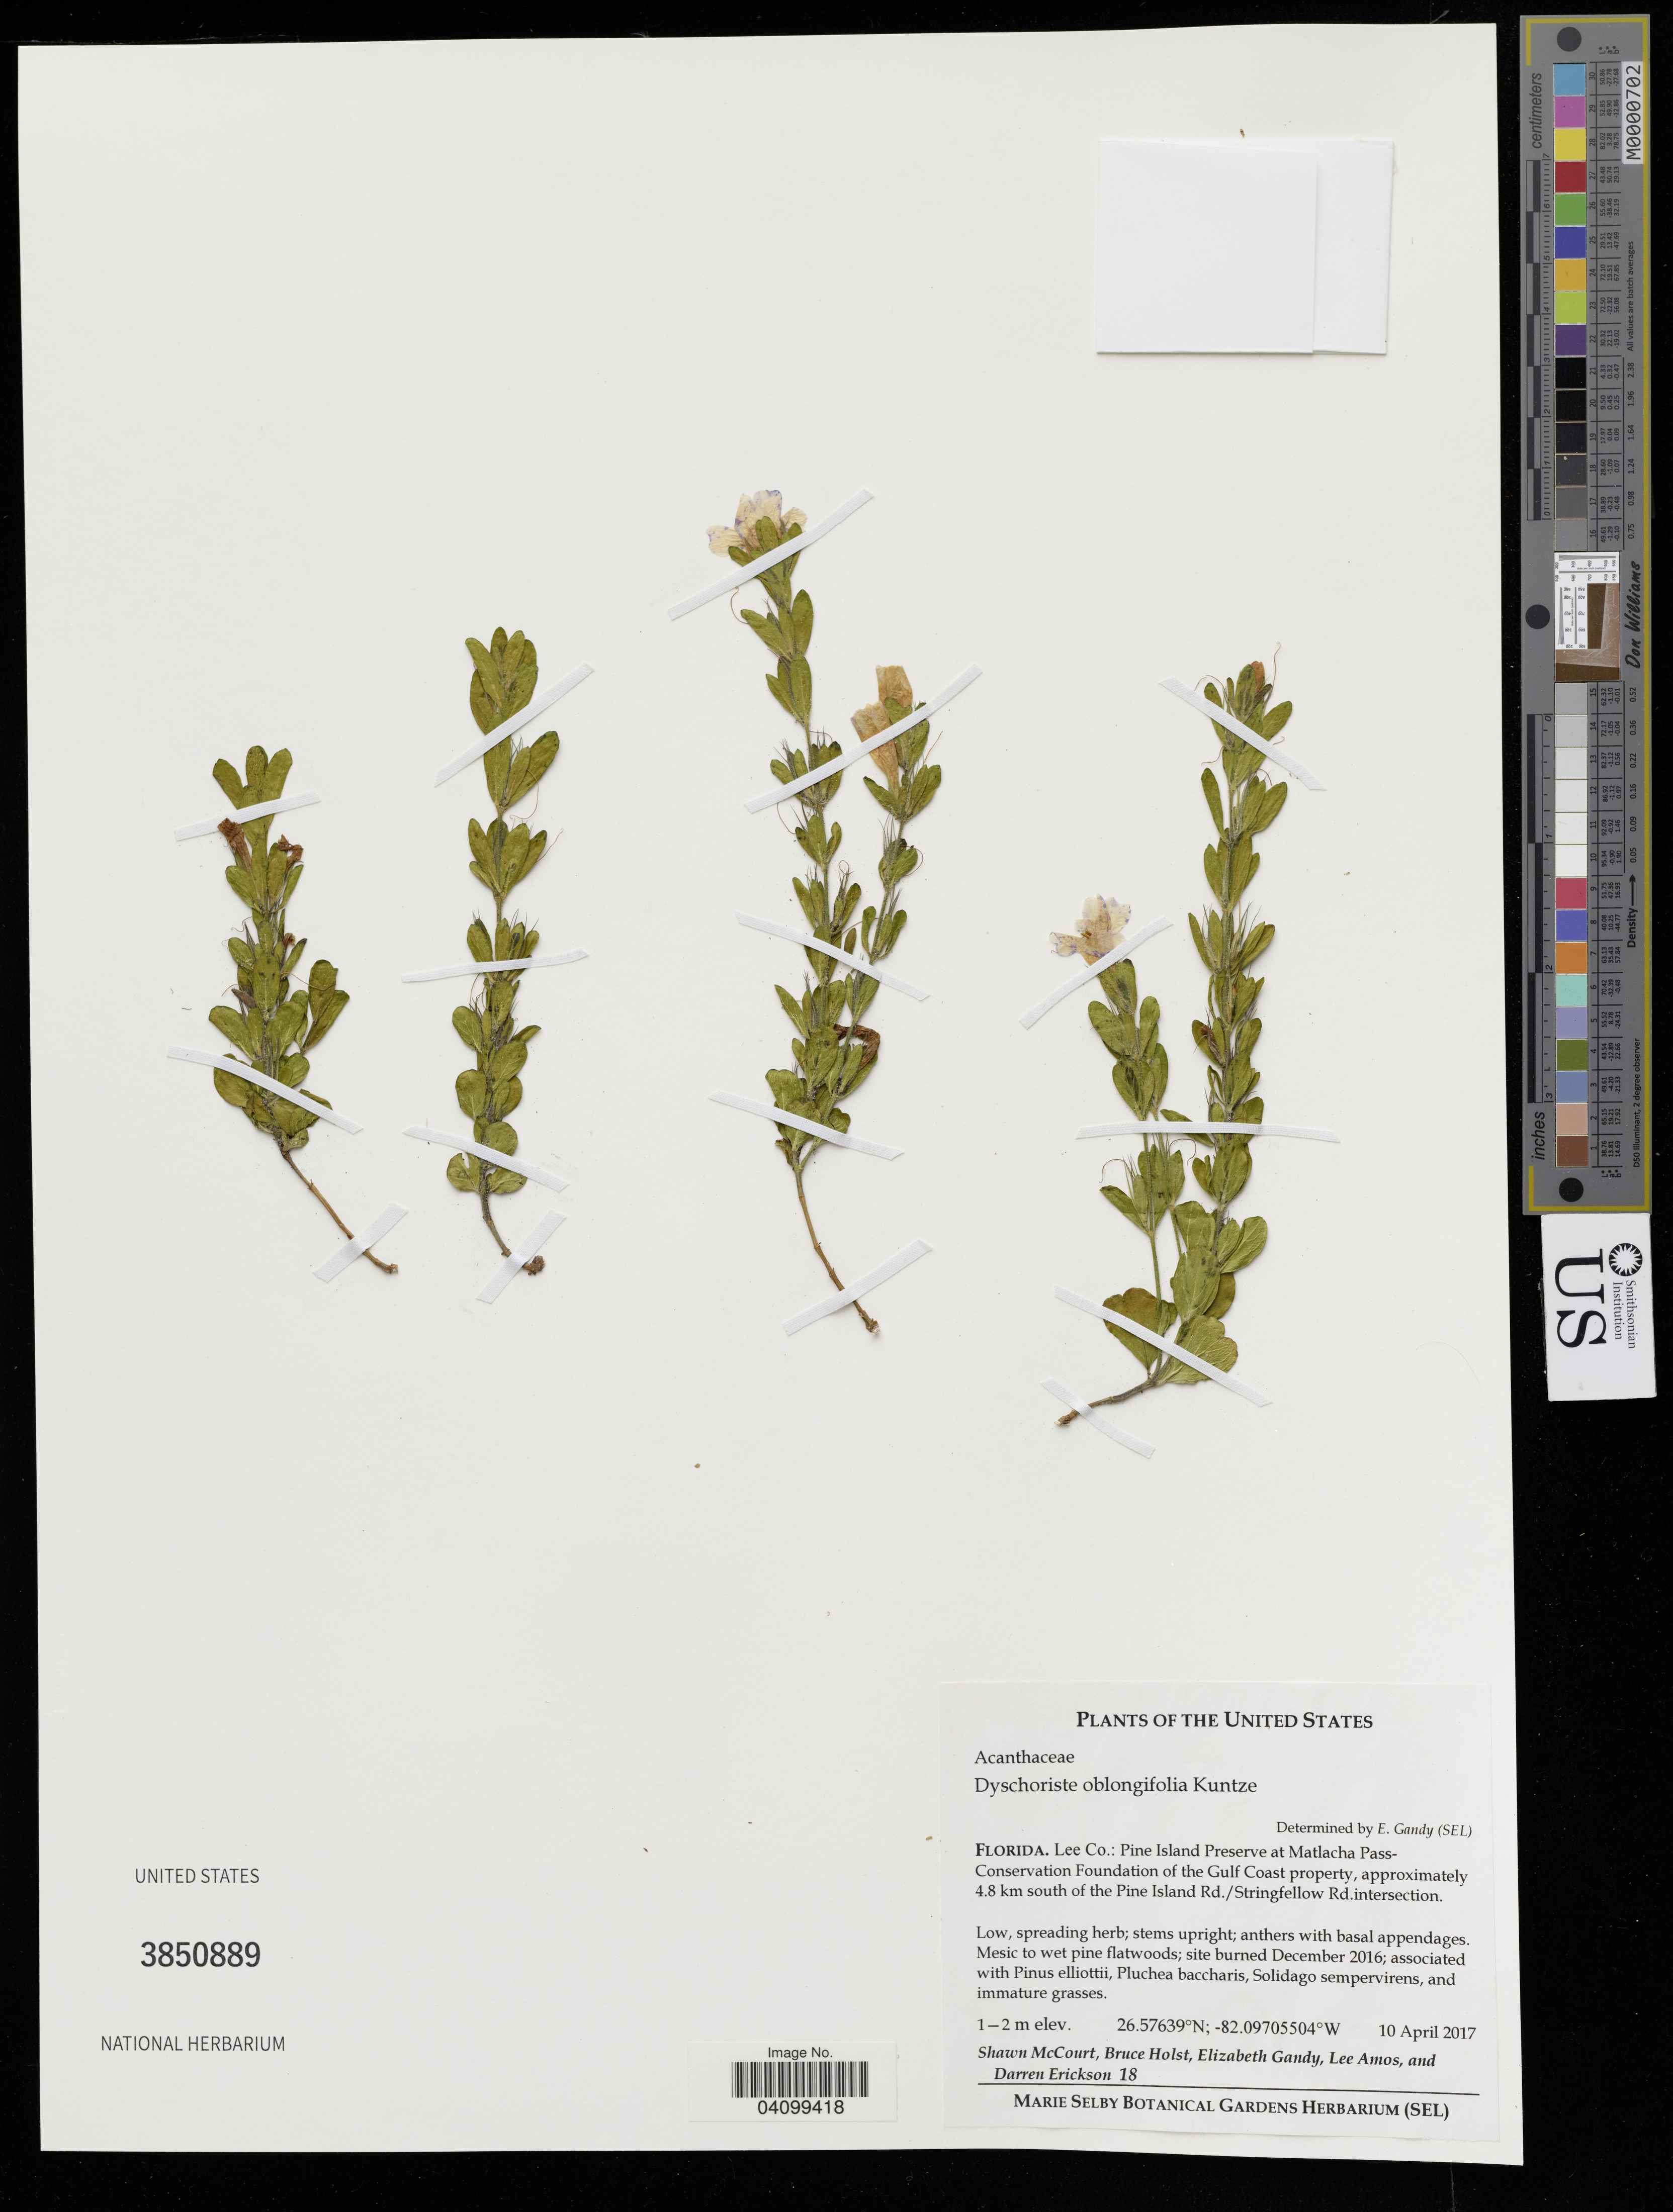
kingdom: Plantae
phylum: Tracheophyta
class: Magnoliopsida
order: Lamiales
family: Acanthaceae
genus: Dyschoriste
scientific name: Dyschoriste oblongifolia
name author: (Michx.) Kuntze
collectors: R. McCourt, B. Holst & L. Amos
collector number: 18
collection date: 2017-04-10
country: United States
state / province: Florida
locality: Lee Co.: Pine Island Preserve at Matlacha Pass- Conservation Foundation of the Gulf Coast property, approximately 4.8 km south of the Pine Island Rd./Stringfellow Rd.intersection.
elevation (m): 1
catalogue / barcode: US 3850889